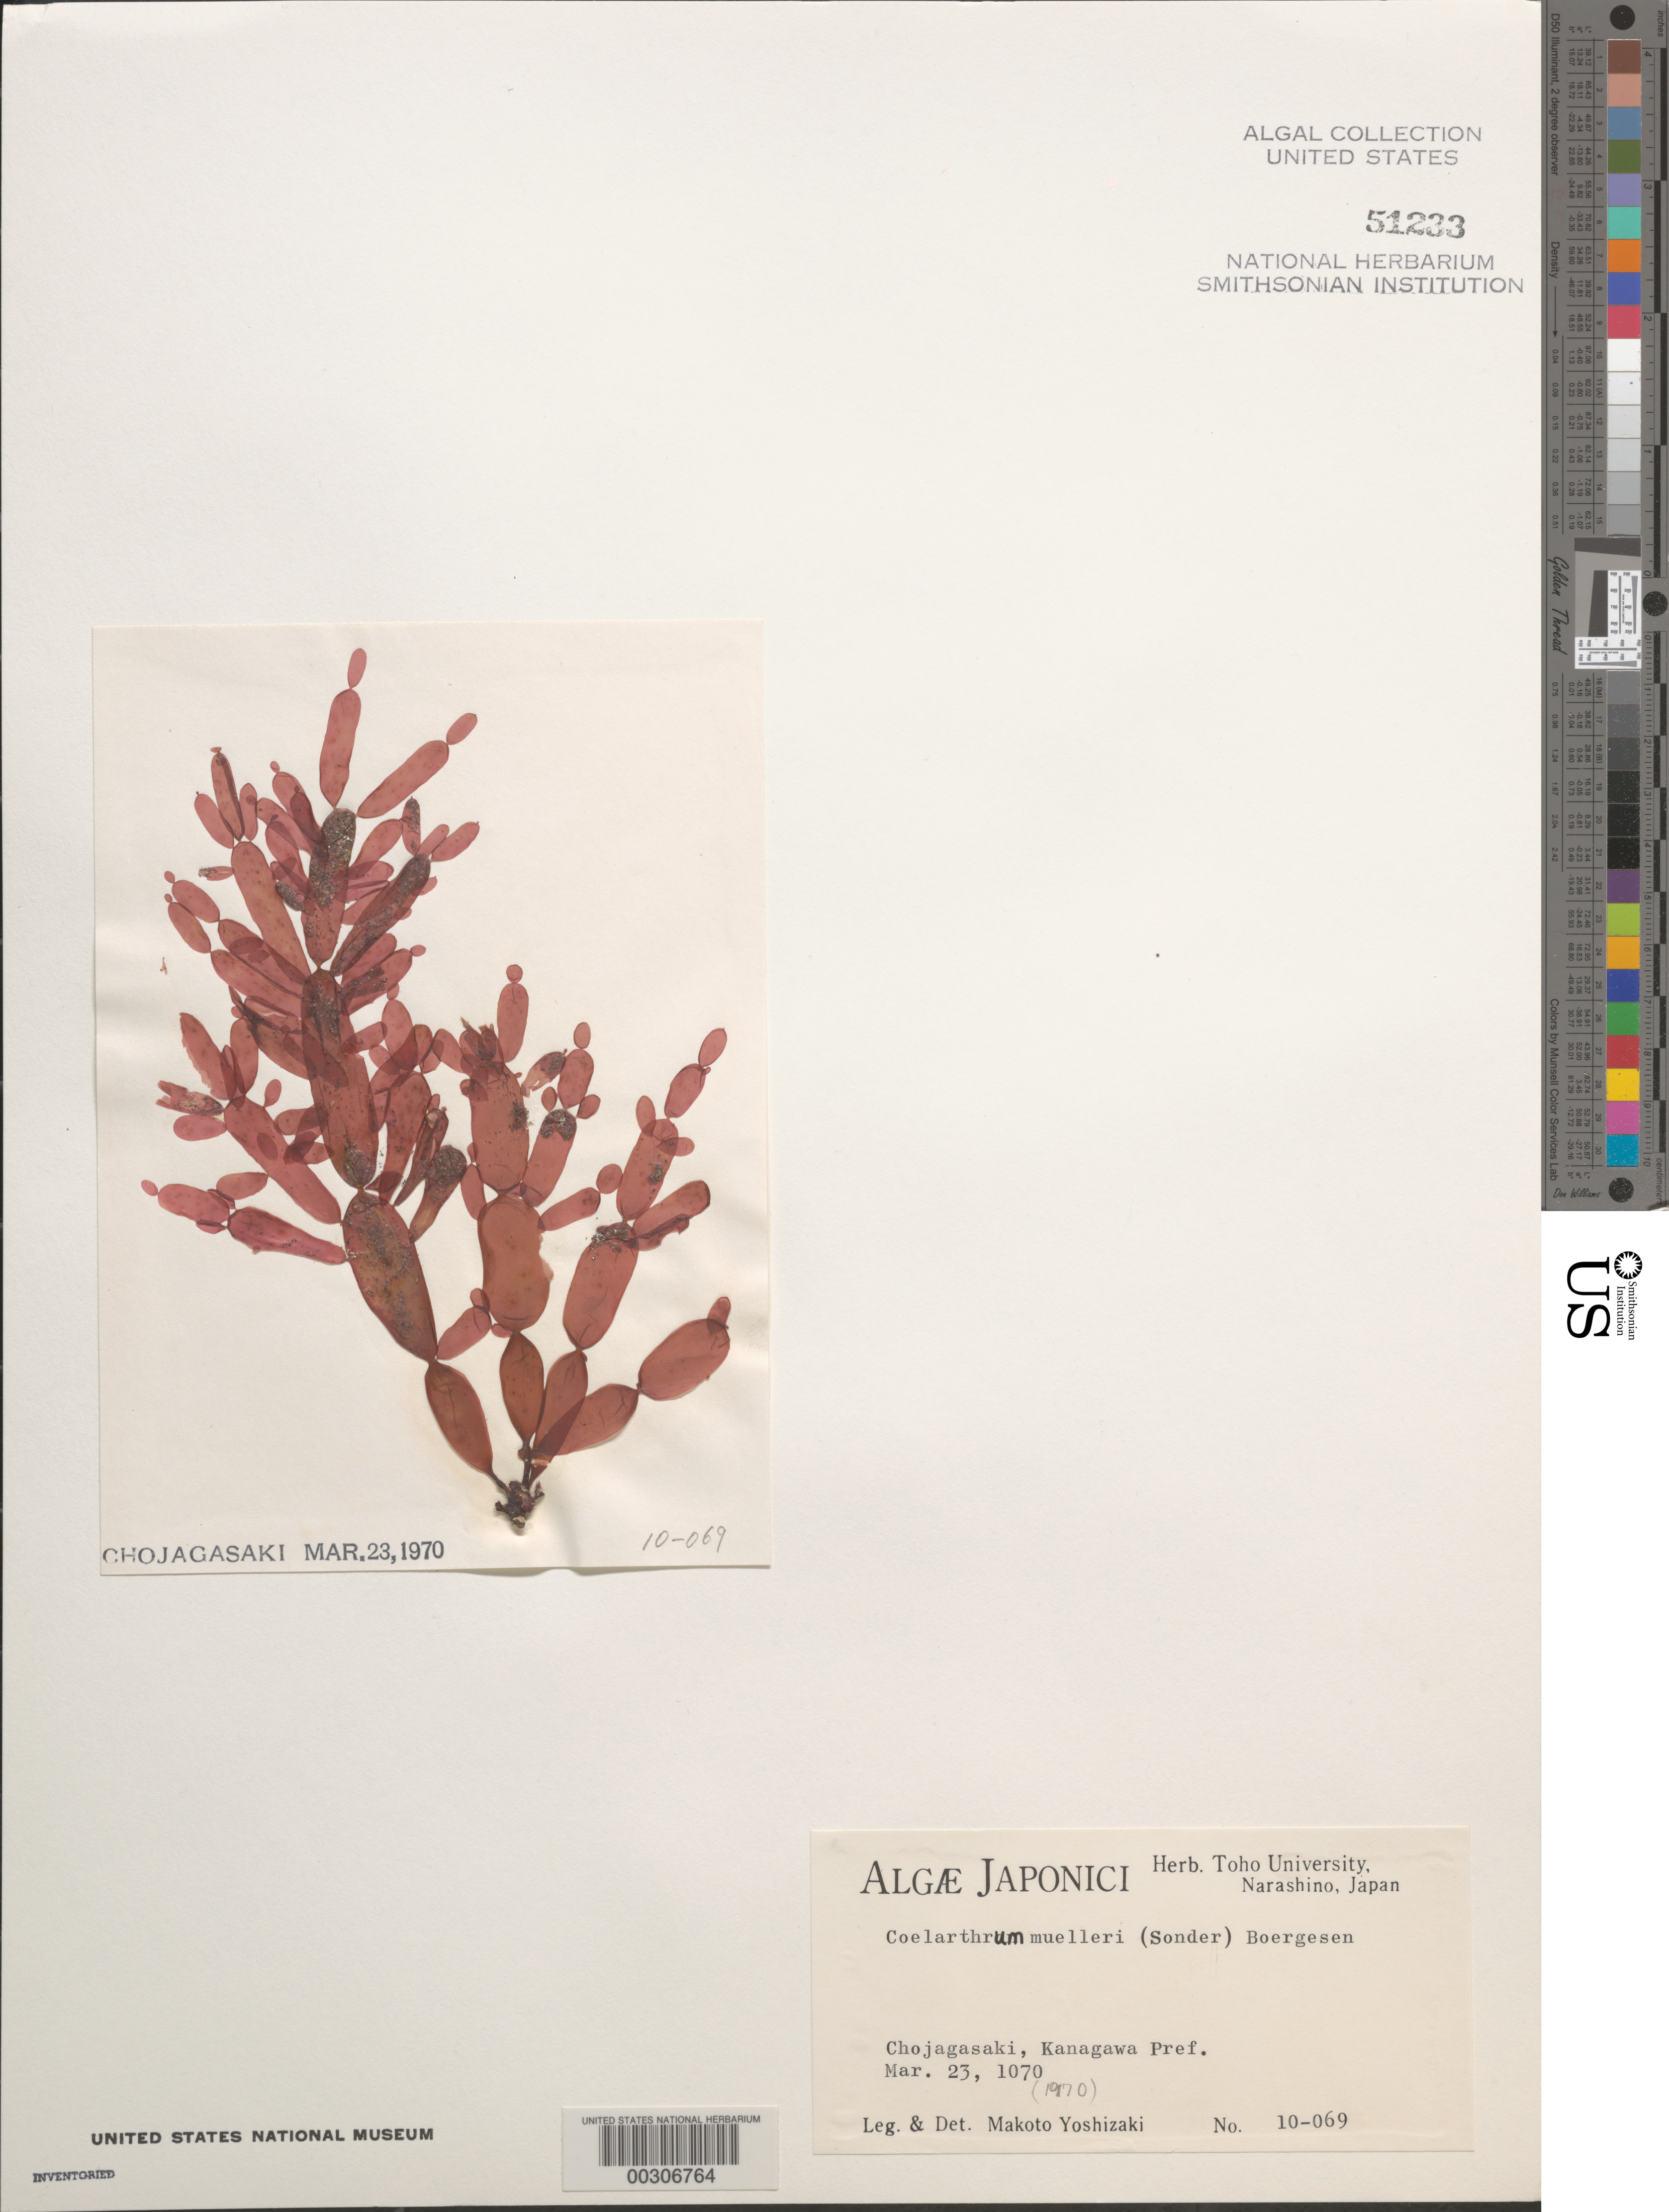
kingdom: Plantae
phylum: Rhodophyta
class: Florideophyceae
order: Rhodymeniales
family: Rhodymeniaceae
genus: Coelarthrum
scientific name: Coelarthrum opuntia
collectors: M. Yoshizaki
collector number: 10-069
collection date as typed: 23 Mar 1970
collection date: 1970-03-23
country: Japan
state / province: Kanagawa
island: Honshu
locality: Chojagasaki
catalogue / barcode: US 51233